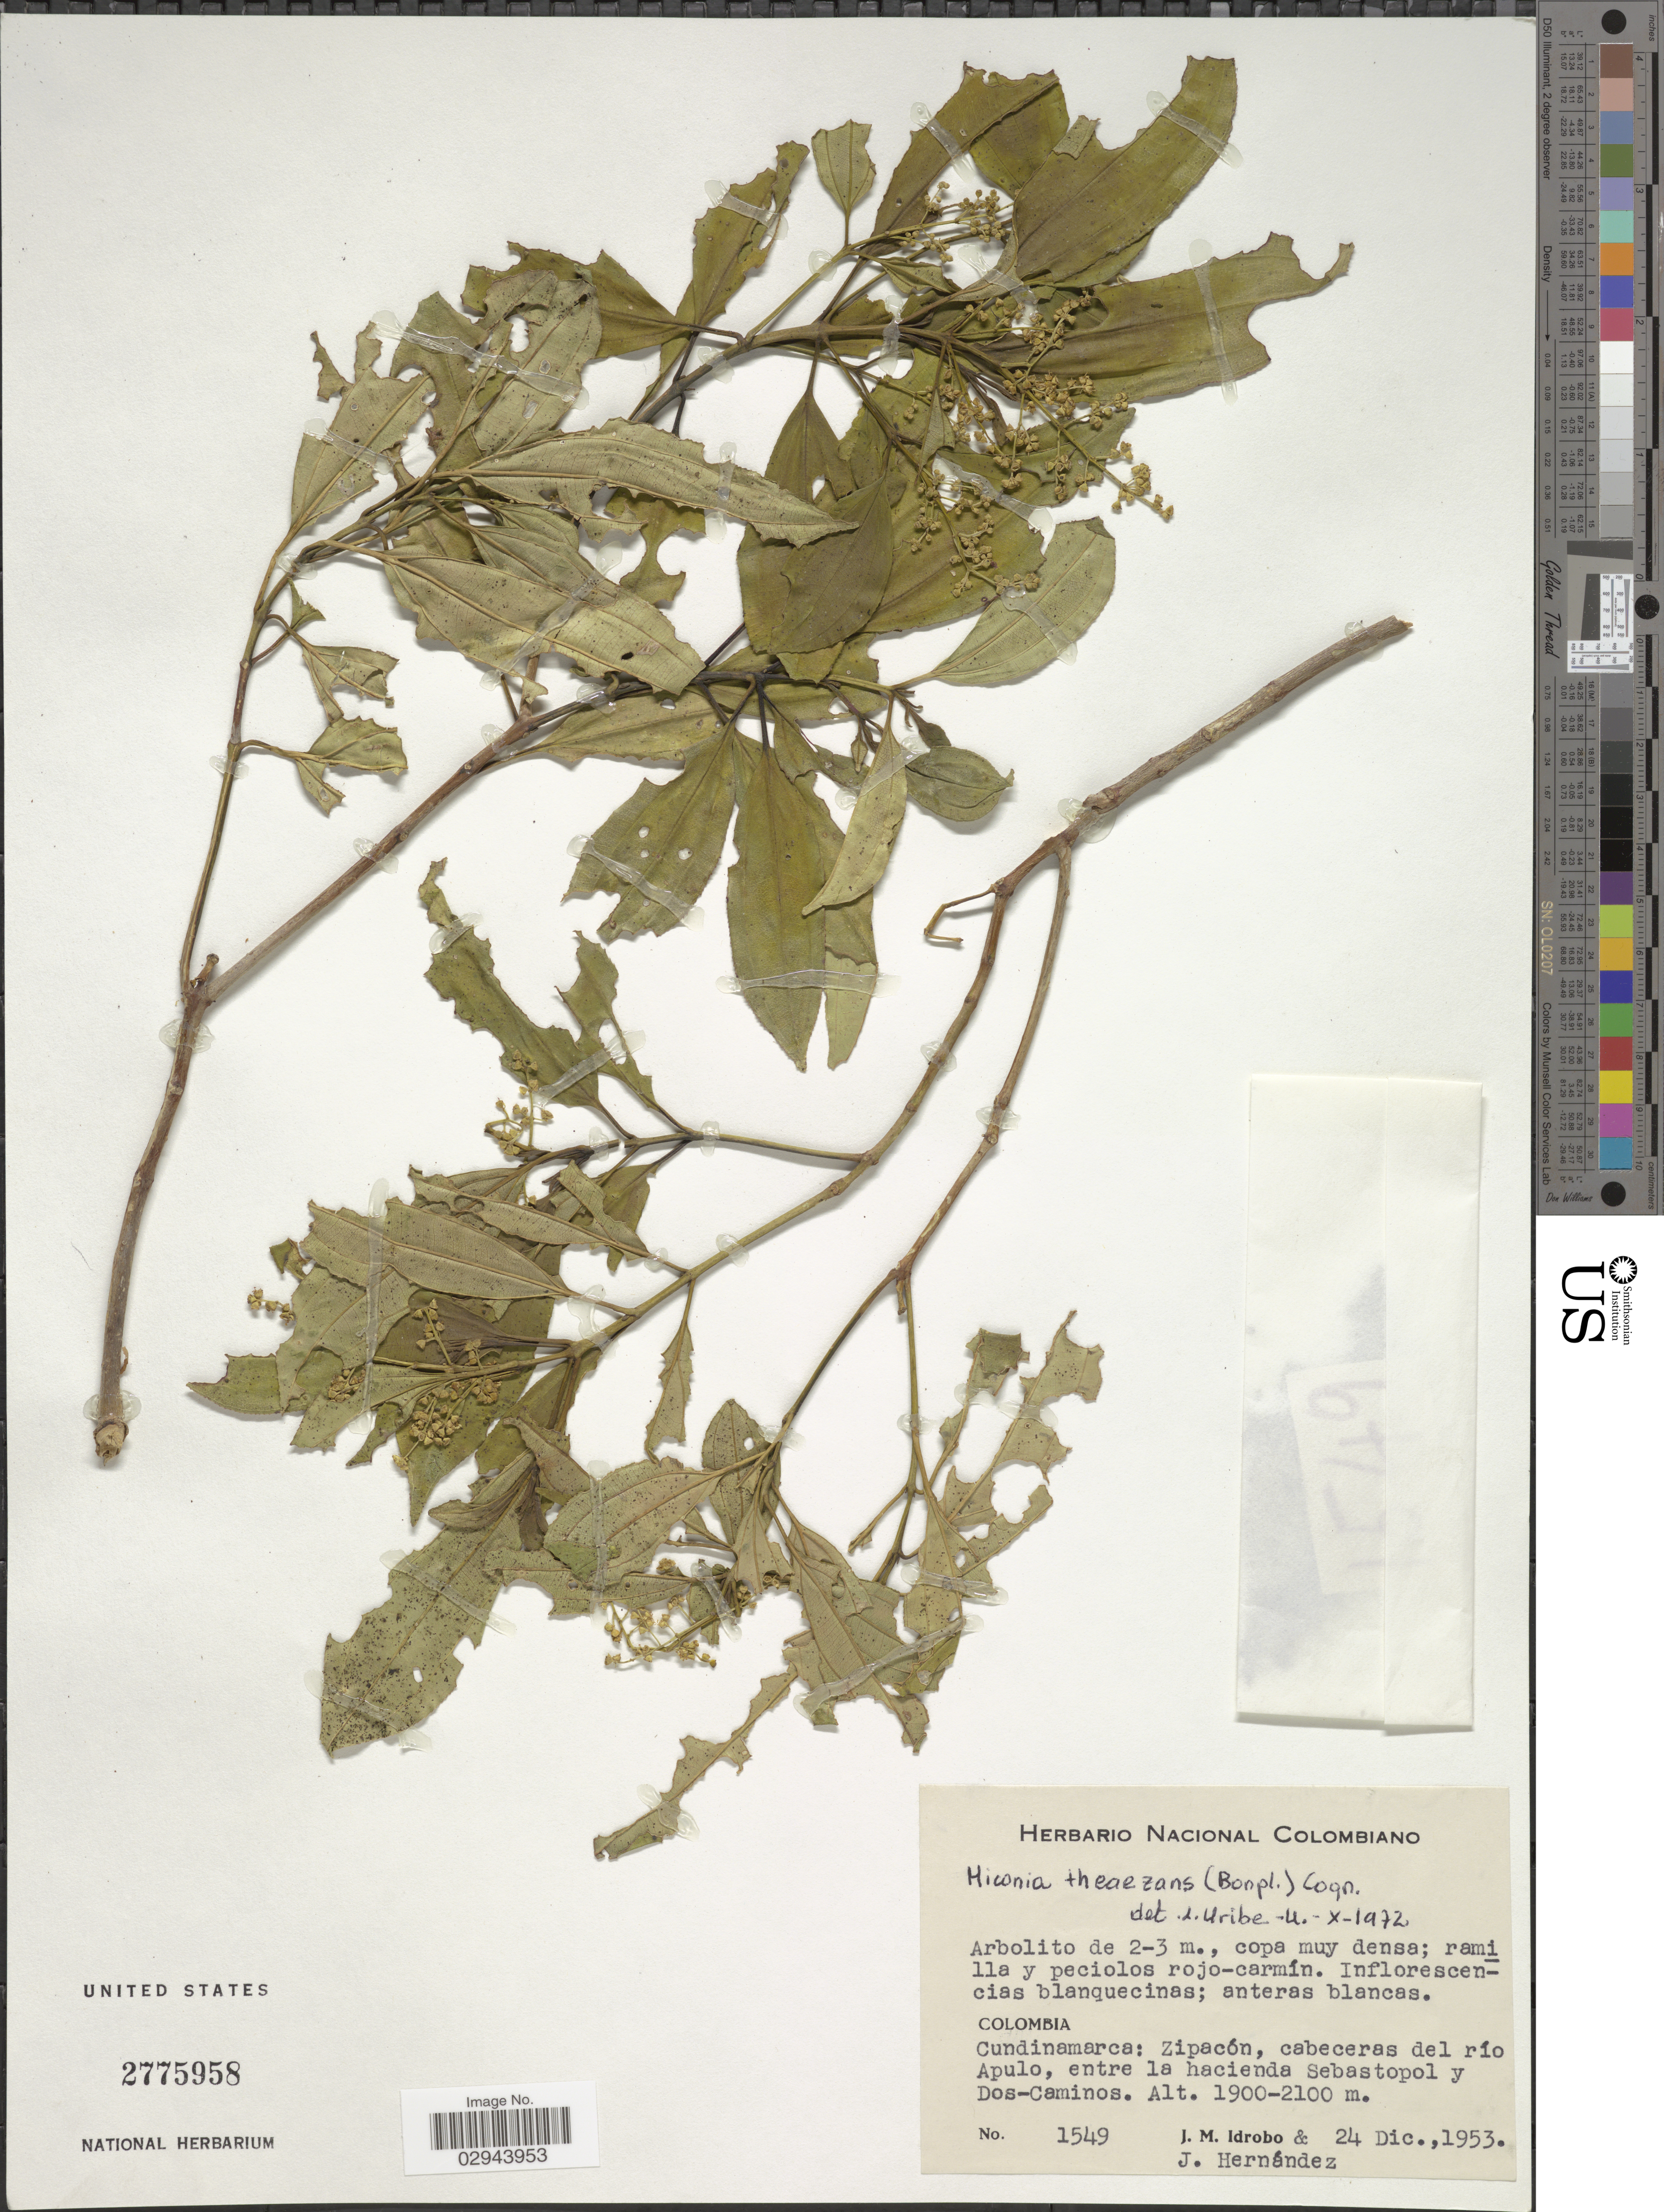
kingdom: Plantae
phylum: Tracheophyta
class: Magnoliopsida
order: Myrtales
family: Melastomataceae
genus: Miconia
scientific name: Miconia theizans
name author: (Bonpl.) Cogn.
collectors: J. M. Idrobo & J. Hernandez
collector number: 1549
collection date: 1953-12-24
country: Colombia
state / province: Cundinamarca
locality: Zipacón, cabeceras del río Apulo, entre la hacienda Sebastopol y Dos-Caminos.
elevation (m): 1900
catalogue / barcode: US 2775958